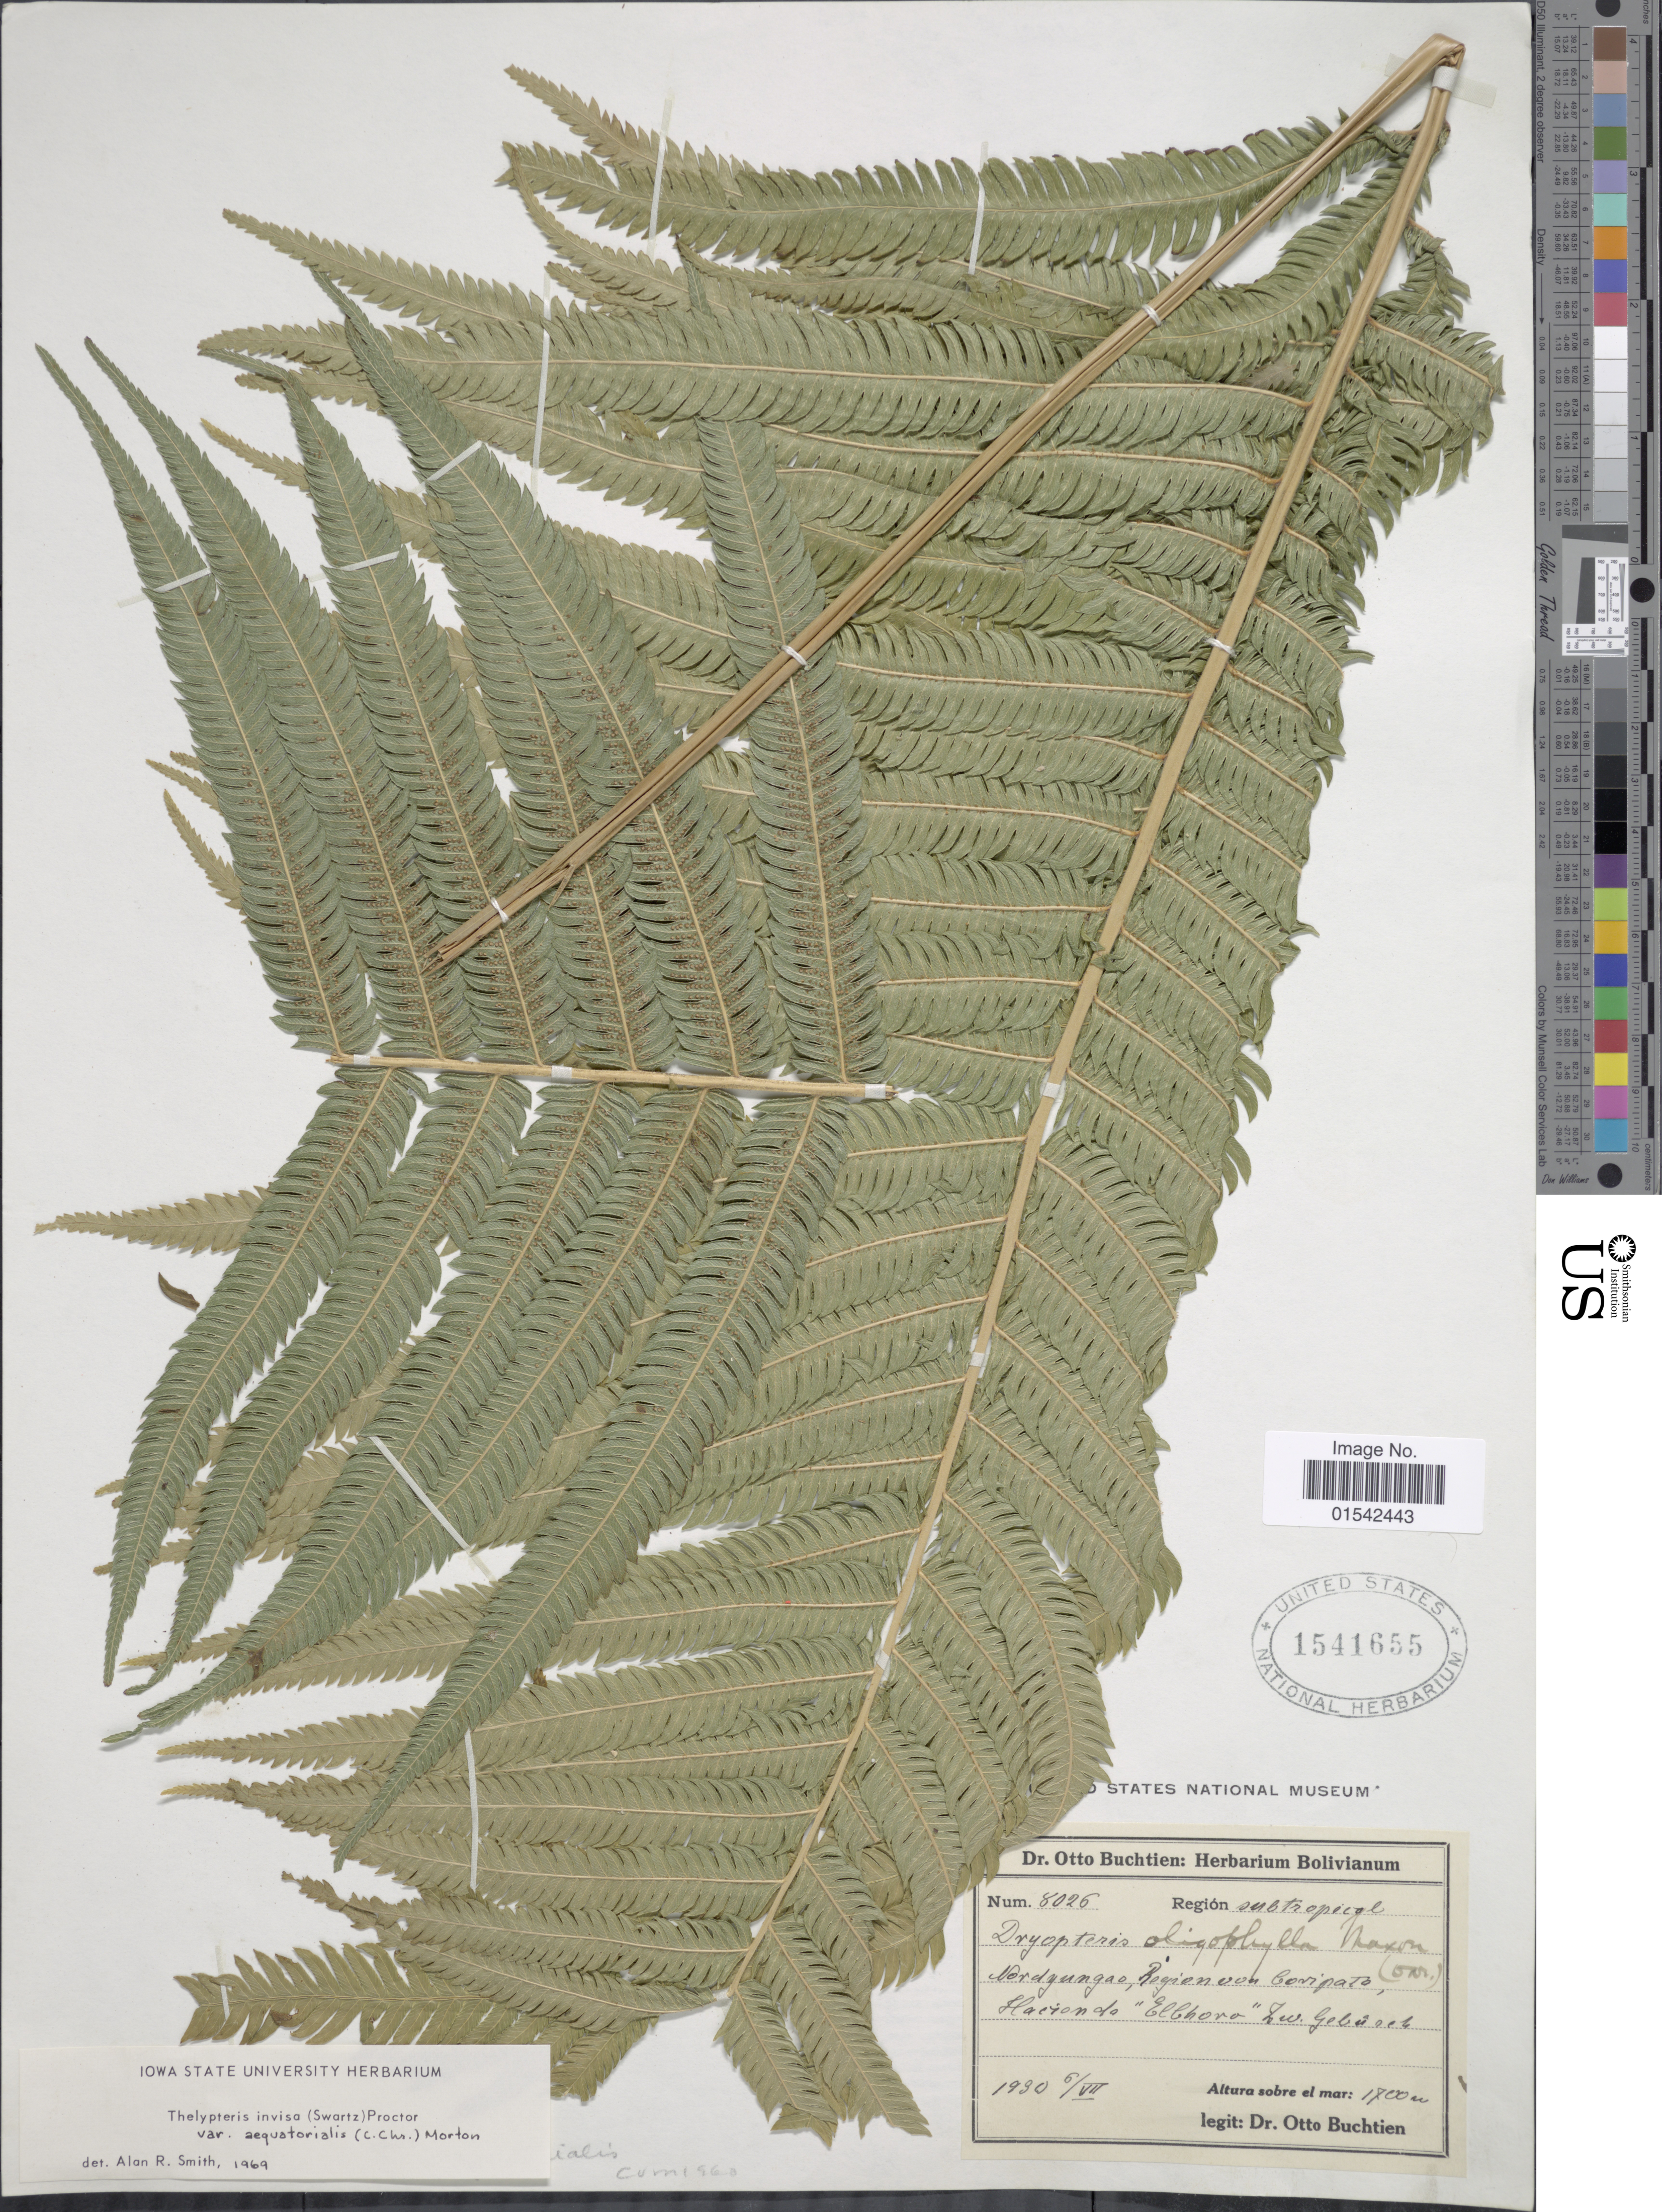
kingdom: Plantae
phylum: Tracheophyta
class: Polypodiopsida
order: Polypodiales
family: Thelypteridaceae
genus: Cyclosorus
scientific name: Cyclosorus clivalis (A.R. Sm.) comb. nov., ined 2015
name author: (A.R. Sm.)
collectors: O. Buchtien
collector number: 8026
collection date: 1930-07-06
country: Bolivia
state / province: La Paz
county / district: Nor Yungas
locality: Region von Coripata, Hacienda "El Choro"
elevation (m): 1700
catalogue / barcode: US 1541655